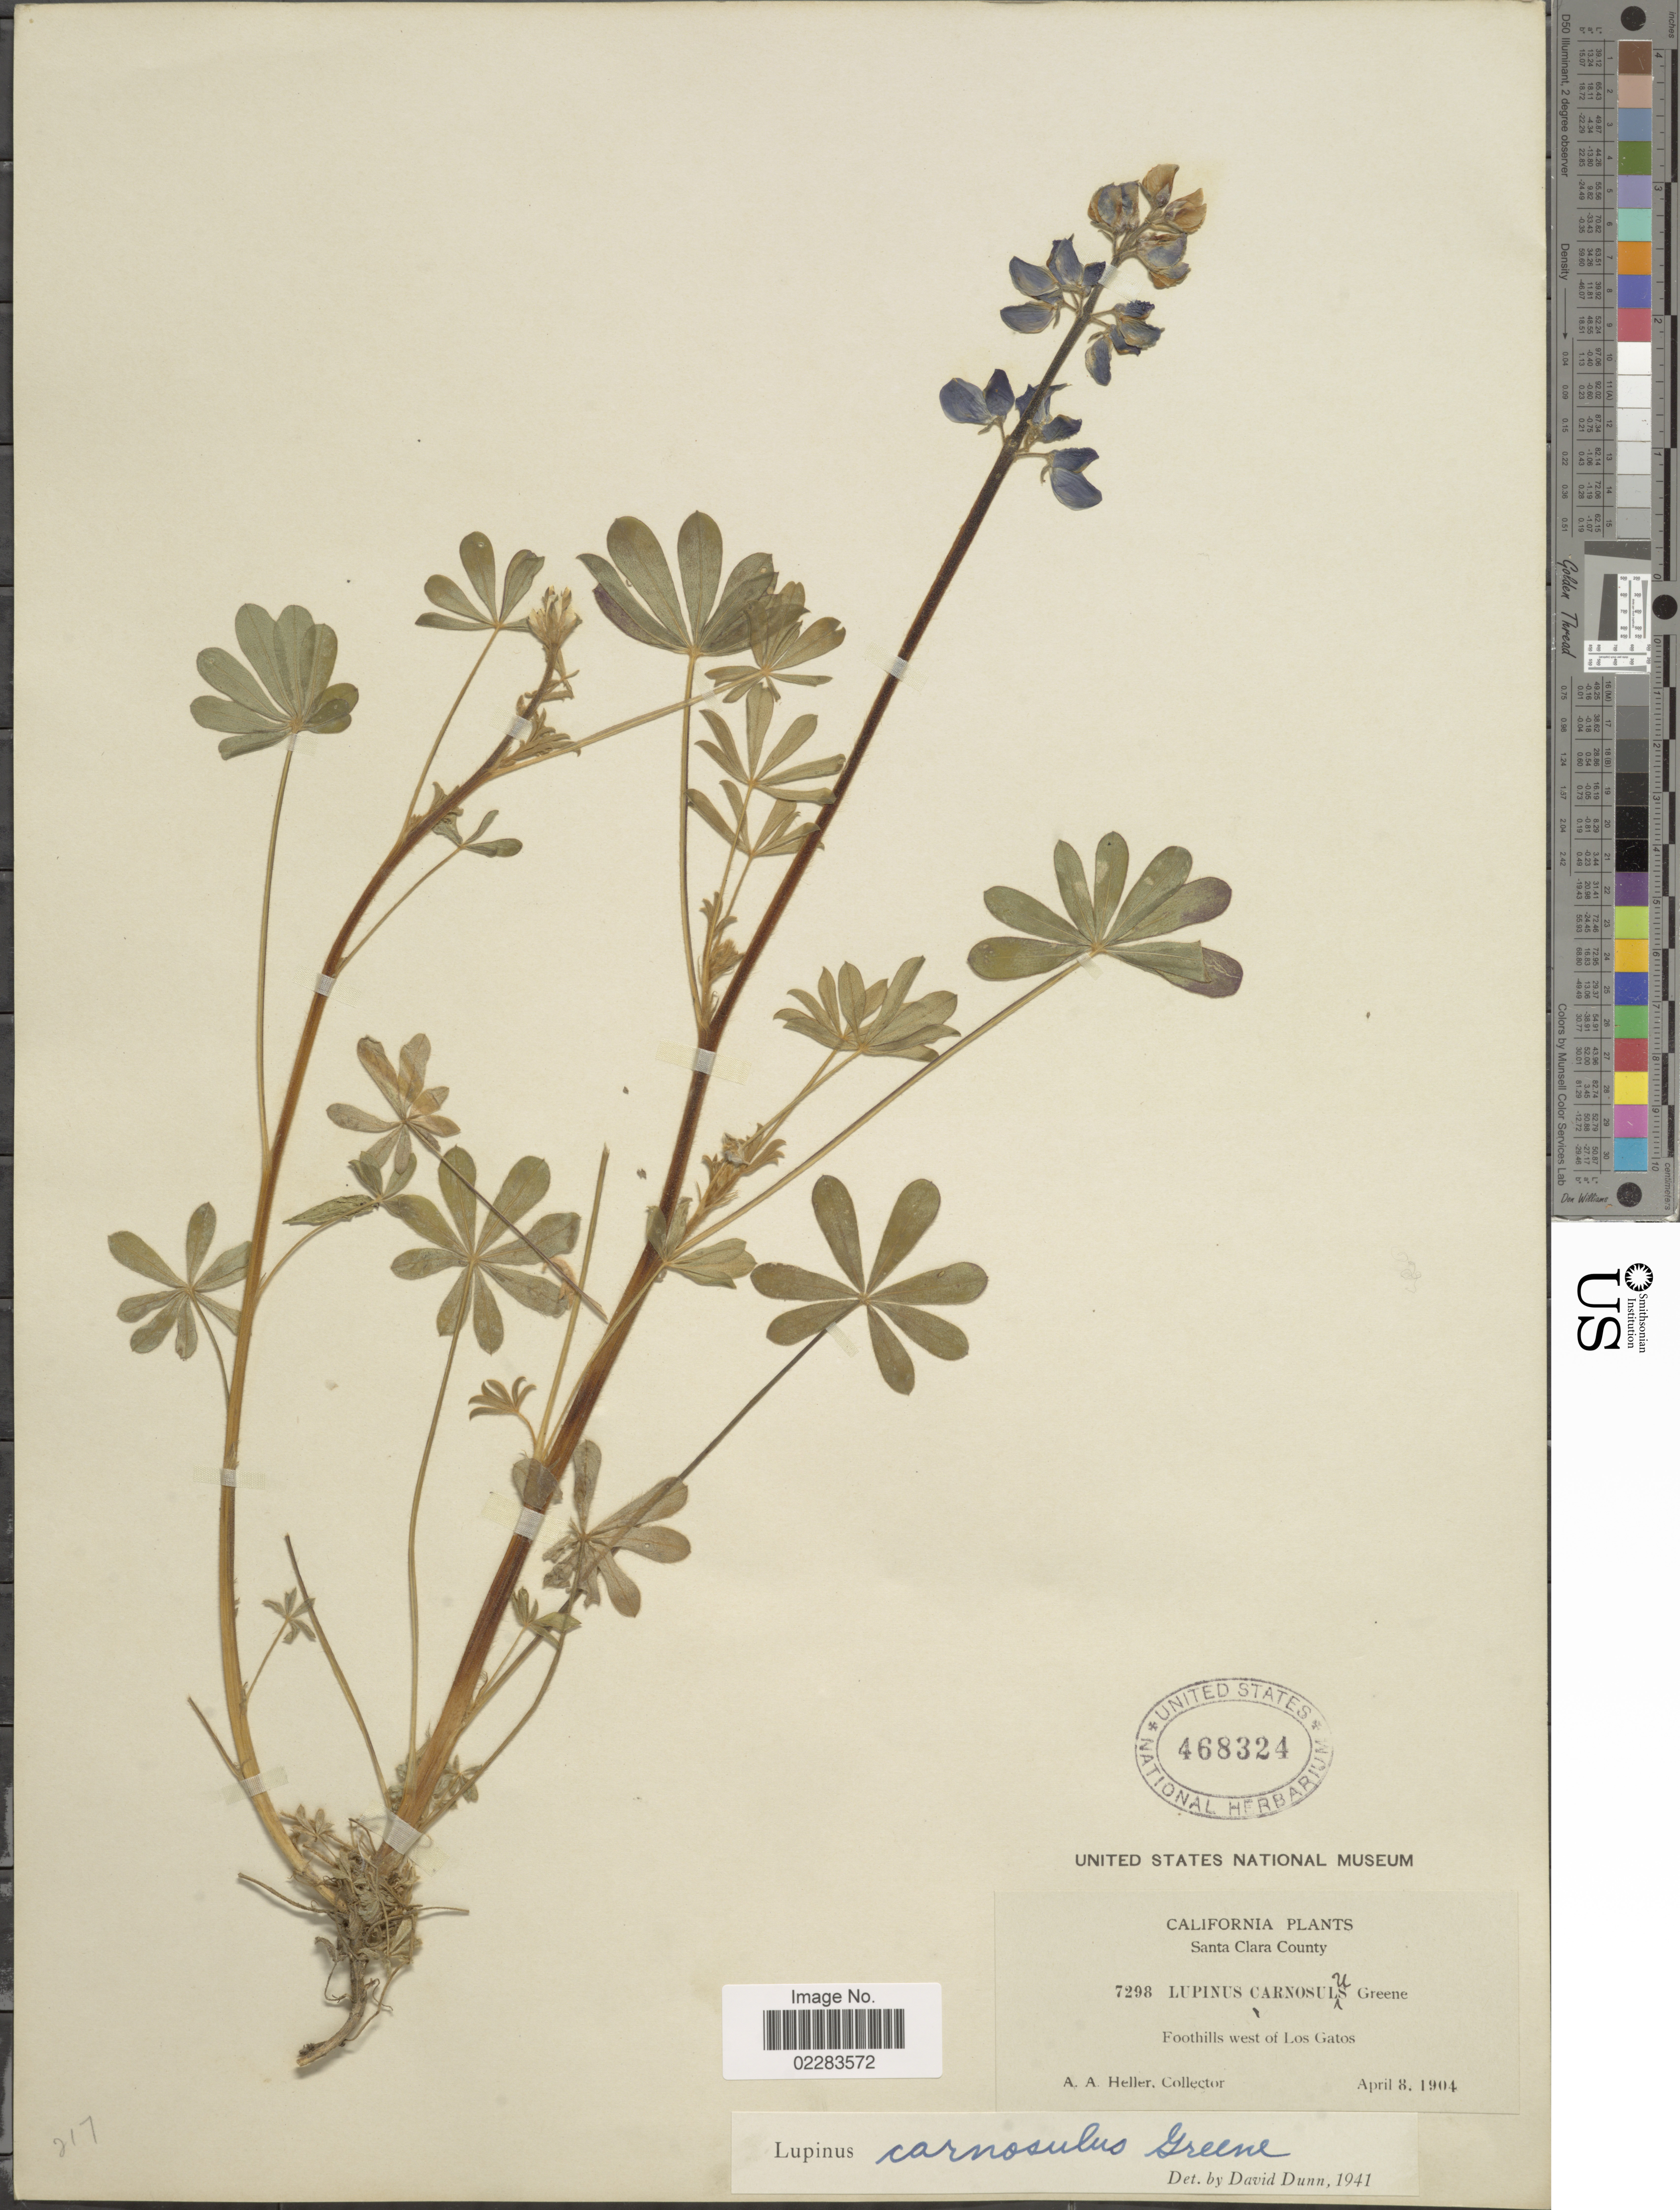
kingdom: Plantae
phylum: Tracheophyta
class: Magnoliopsida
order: Fabales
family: Fabaceae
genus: Lupinus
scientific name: Lupinus affinis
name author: J. Agardh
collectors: A. A. Heller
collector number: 7298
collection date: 1904-04-08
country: United States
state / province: California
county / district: Santa Clara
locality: Santa Clara County. Foothills west of Los Gatos.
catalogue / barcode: US 468324